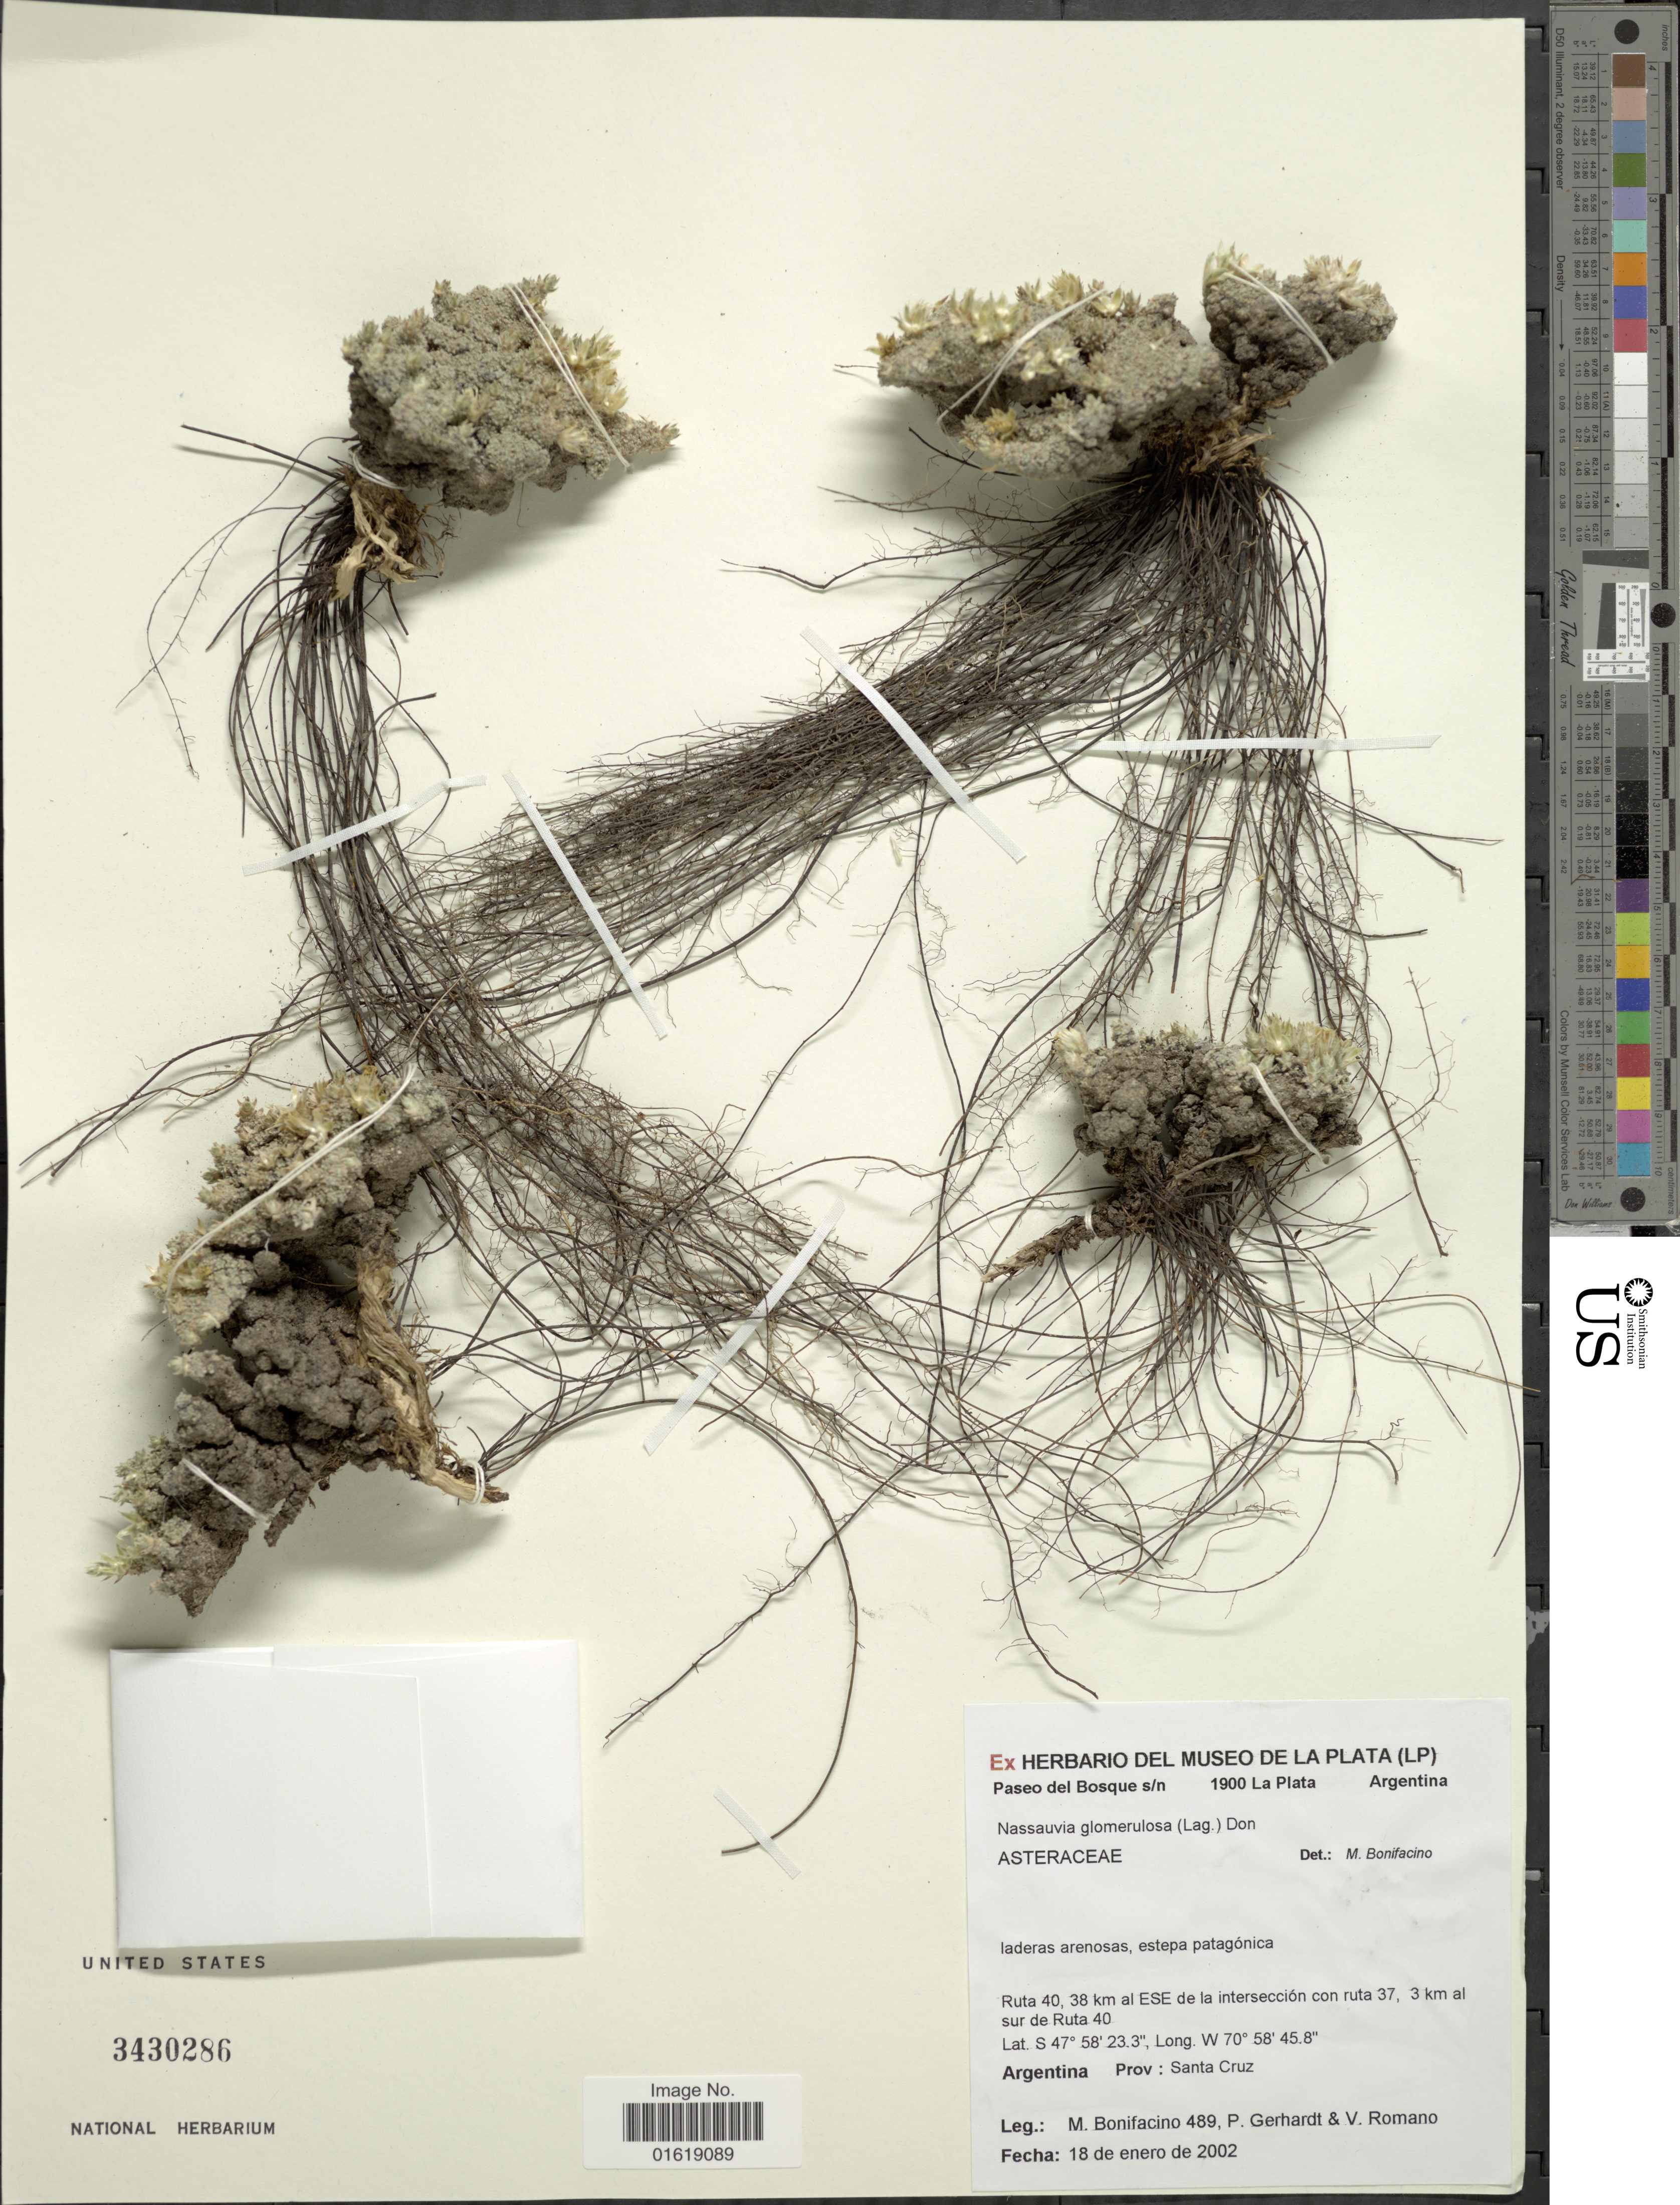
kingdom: Plantae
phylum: Tracheophyta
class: Magnoliopsida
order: Asterales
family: Asteraceae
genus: Nassauvia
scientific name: Nassauvia glomerata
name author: Wedd.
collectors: M. Bonifacino, P. Gerhardt & V. Romano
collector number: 0489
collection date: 2002-01-18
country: Argentina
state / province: Santa Cruz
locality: Ruta 40, 38 km al ESE de la intersección con ruta 37, 3 km al sur de Ruta 40.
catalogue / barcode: US 3430286